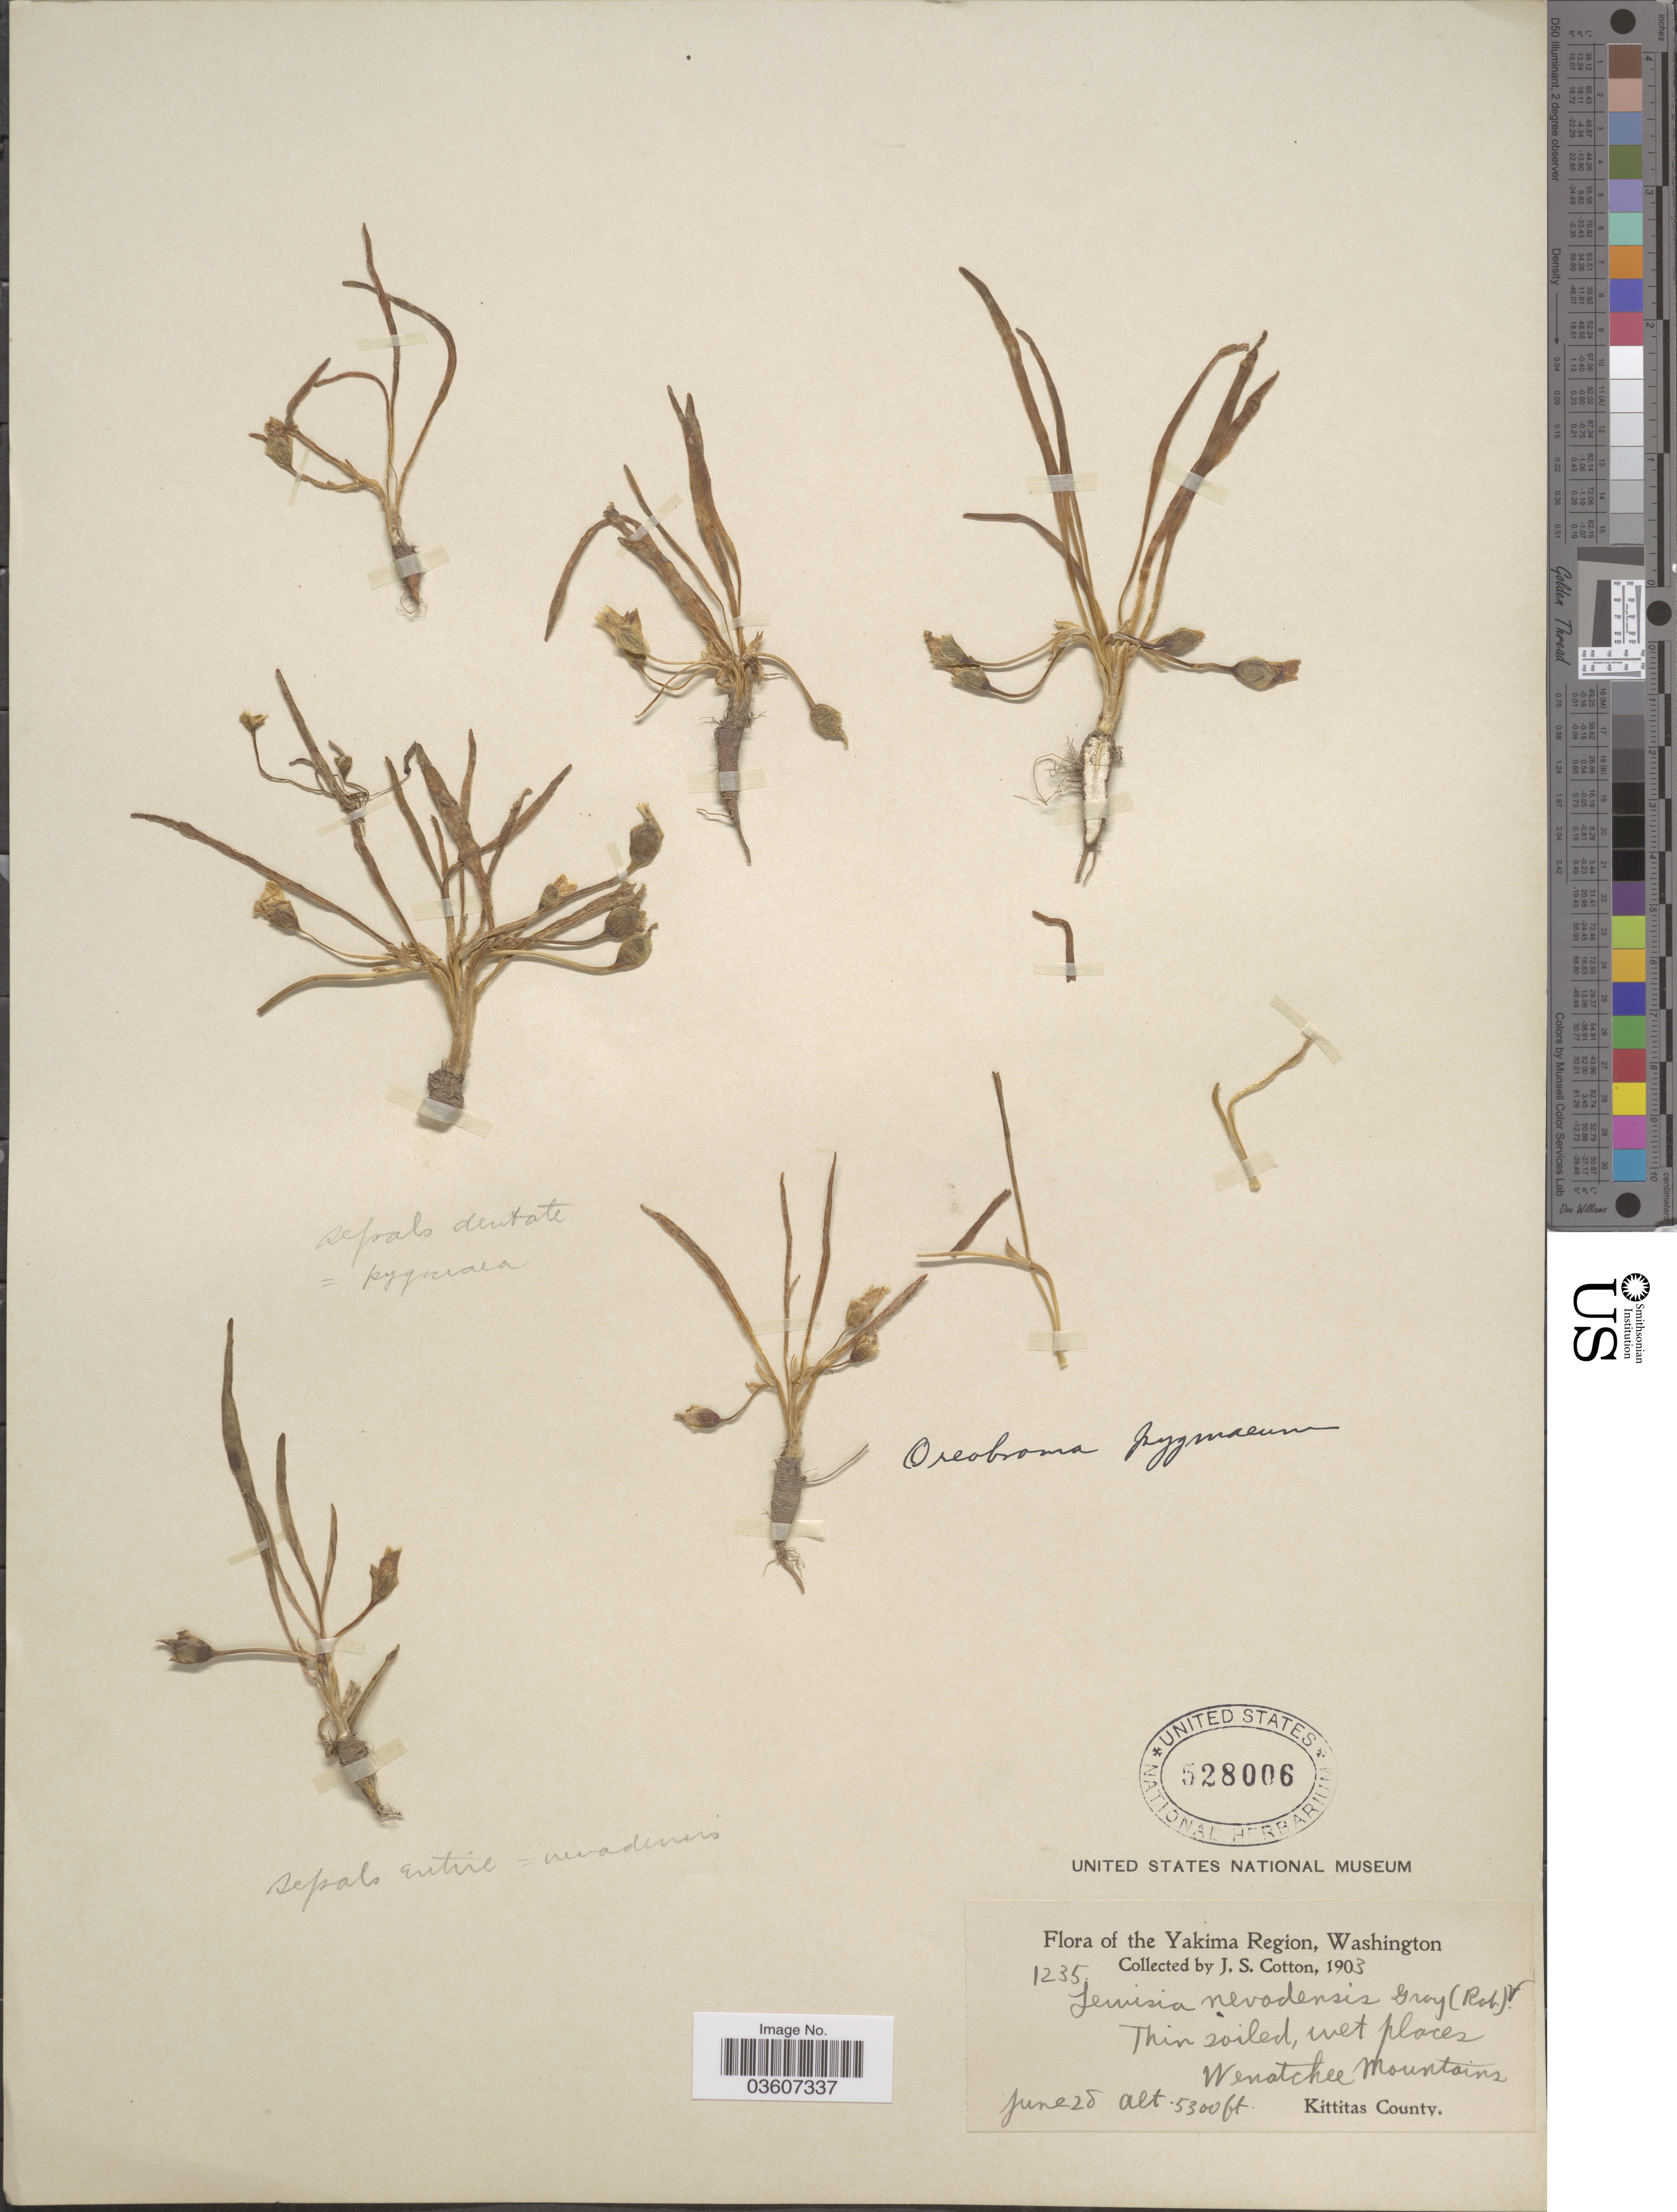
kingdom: Plantae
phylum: Tracheophyta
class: Magnoliopsida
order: Caryophyllales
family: Montiaceae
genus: Lewisia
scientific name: Lewisia nevadensis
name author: (A. Gray) B.L. Rob.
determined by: Strong, Mark T., (BOT), Smithsonian Institution - National Museum of Natural History (UNITED STATES)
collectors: J. S. Cotton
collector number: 1235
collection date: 1903-06-28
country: United States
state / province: Washington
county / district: Kittitas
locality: Yakima Region. Wenatchee Mountains. Kittitas County.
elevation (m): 1615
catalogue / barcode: US 528006